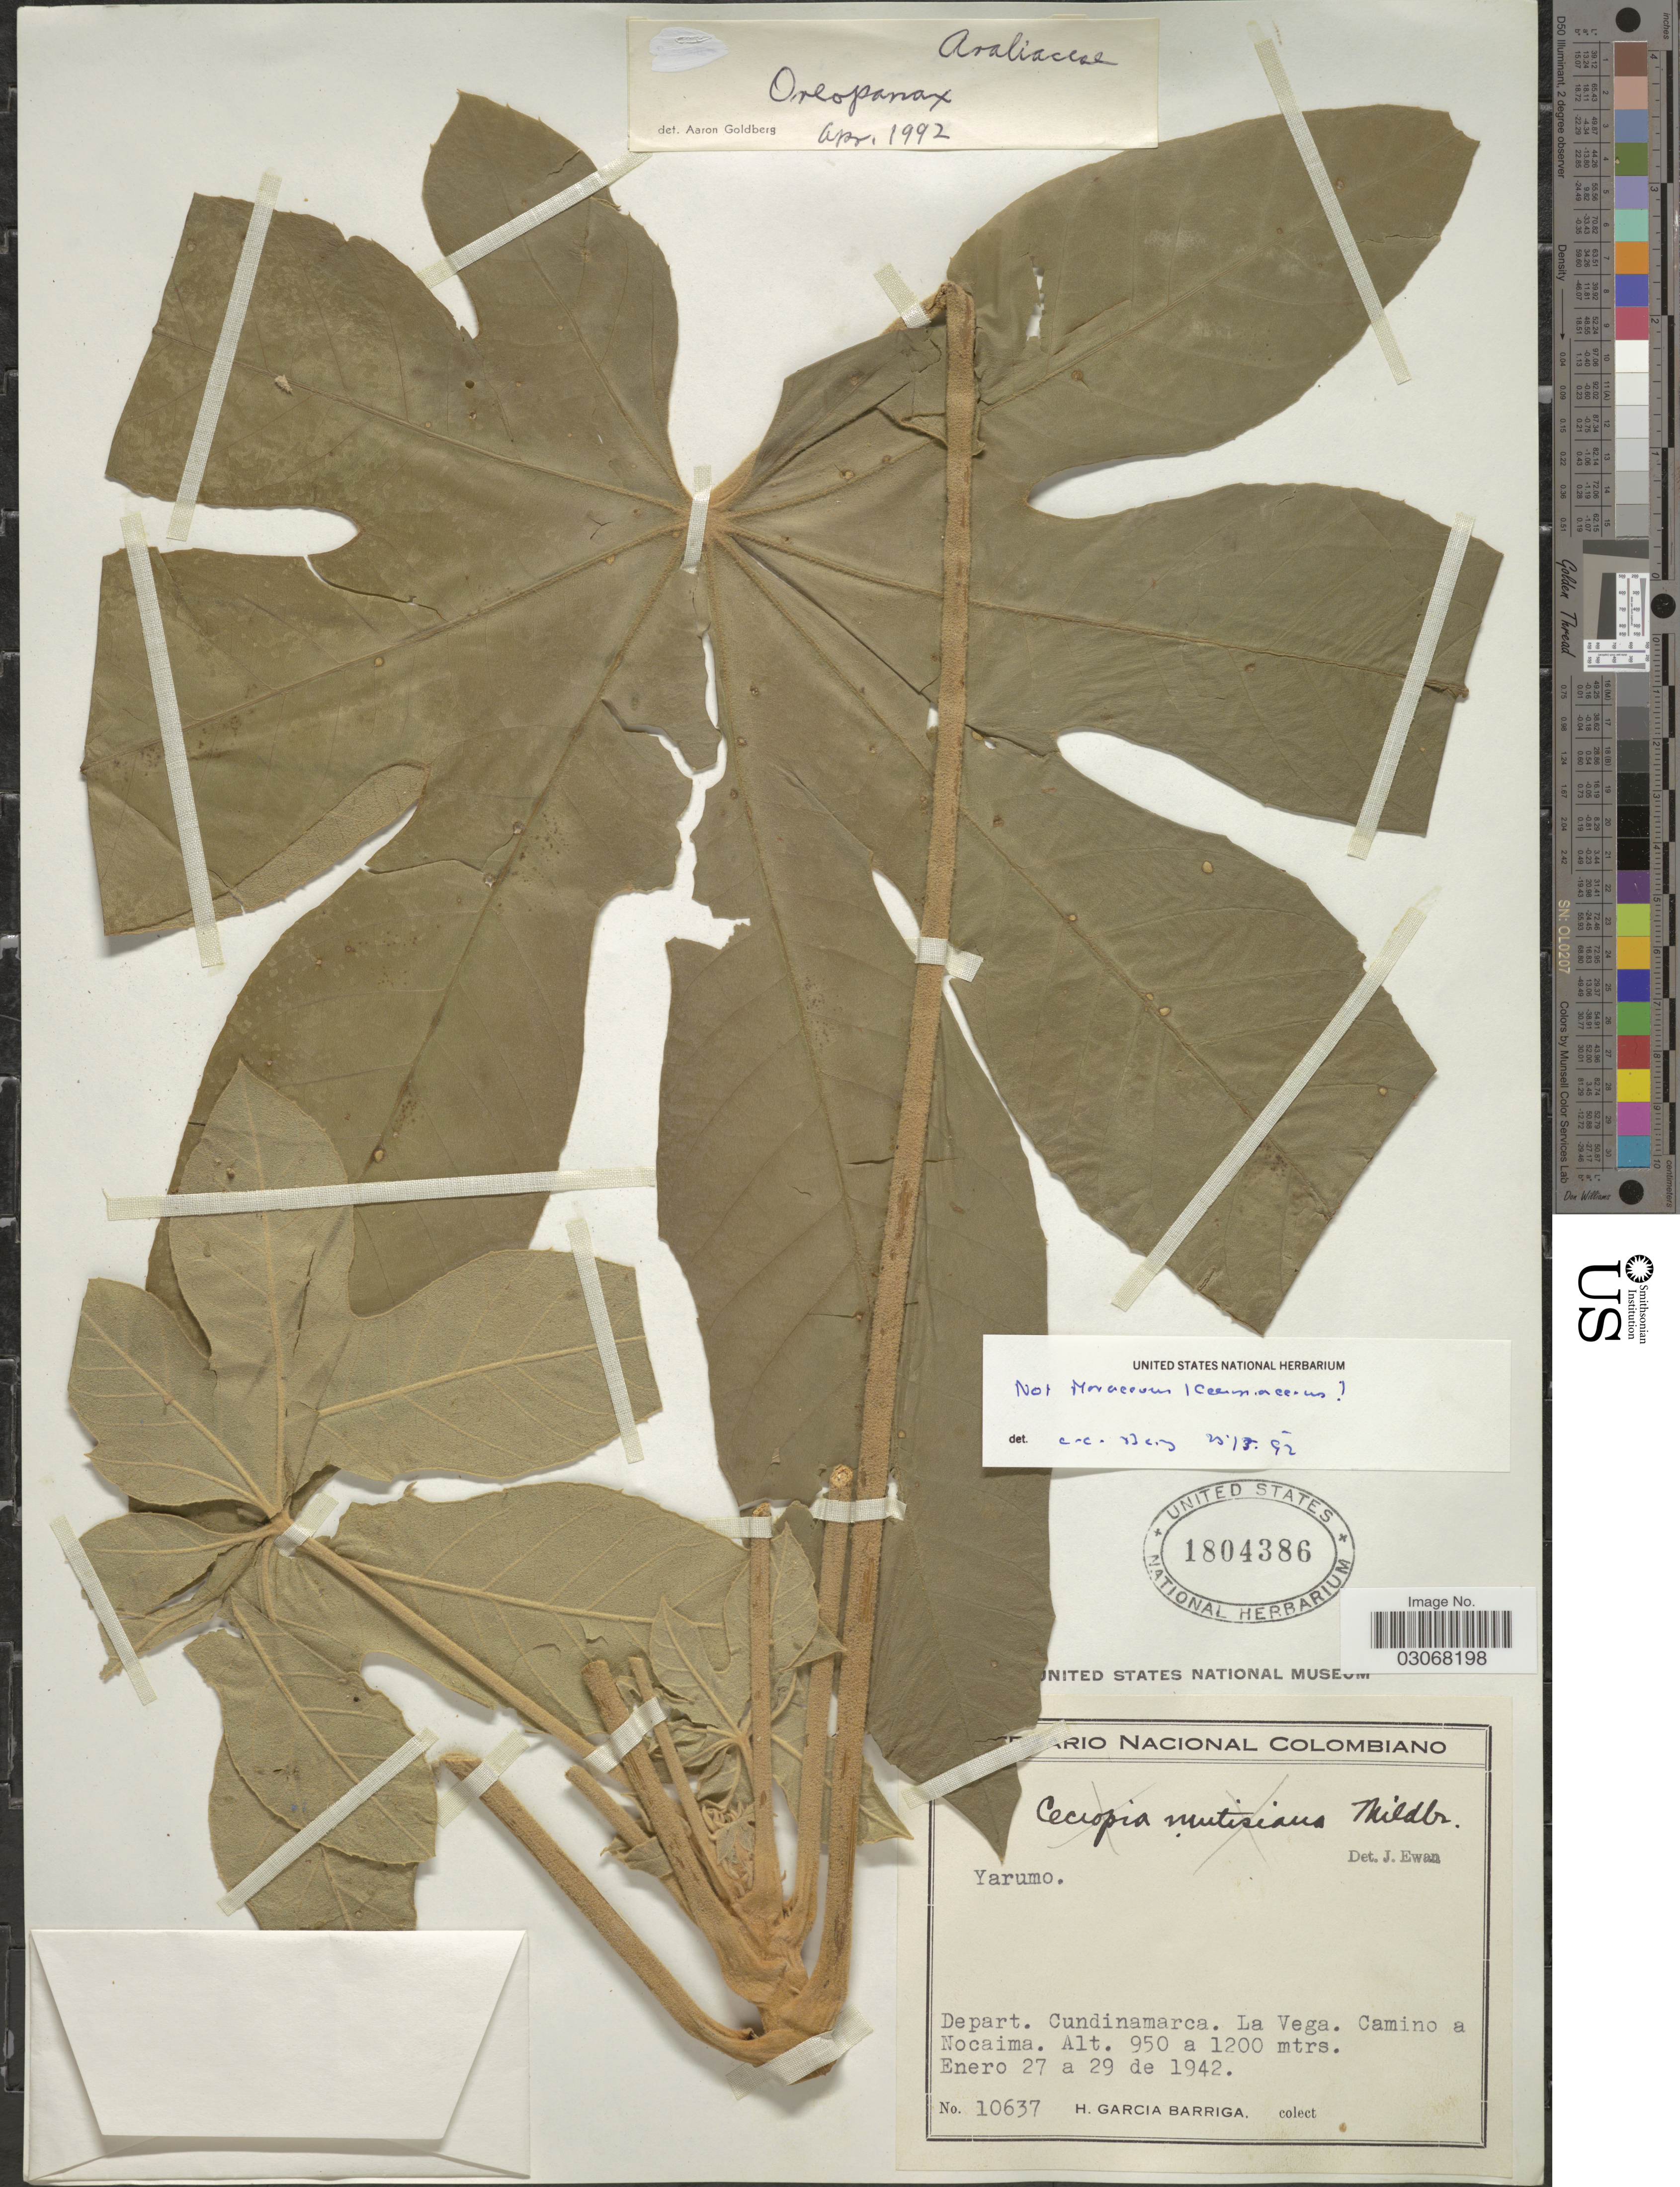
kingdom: Plantae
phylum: Tracheophyta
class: Magnoliopsida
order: Apiales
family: Araliaceae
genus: Oreopanax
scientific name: Oreopanax sp.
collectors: H. García Barriga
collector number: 10637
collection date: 1942-01-27/1942-01-29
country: Colombia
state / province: Cundinamarca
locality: Depart. Cundinamarca. La Vega. Camino a Nocaima.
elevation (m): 950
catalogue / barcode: US 1804386